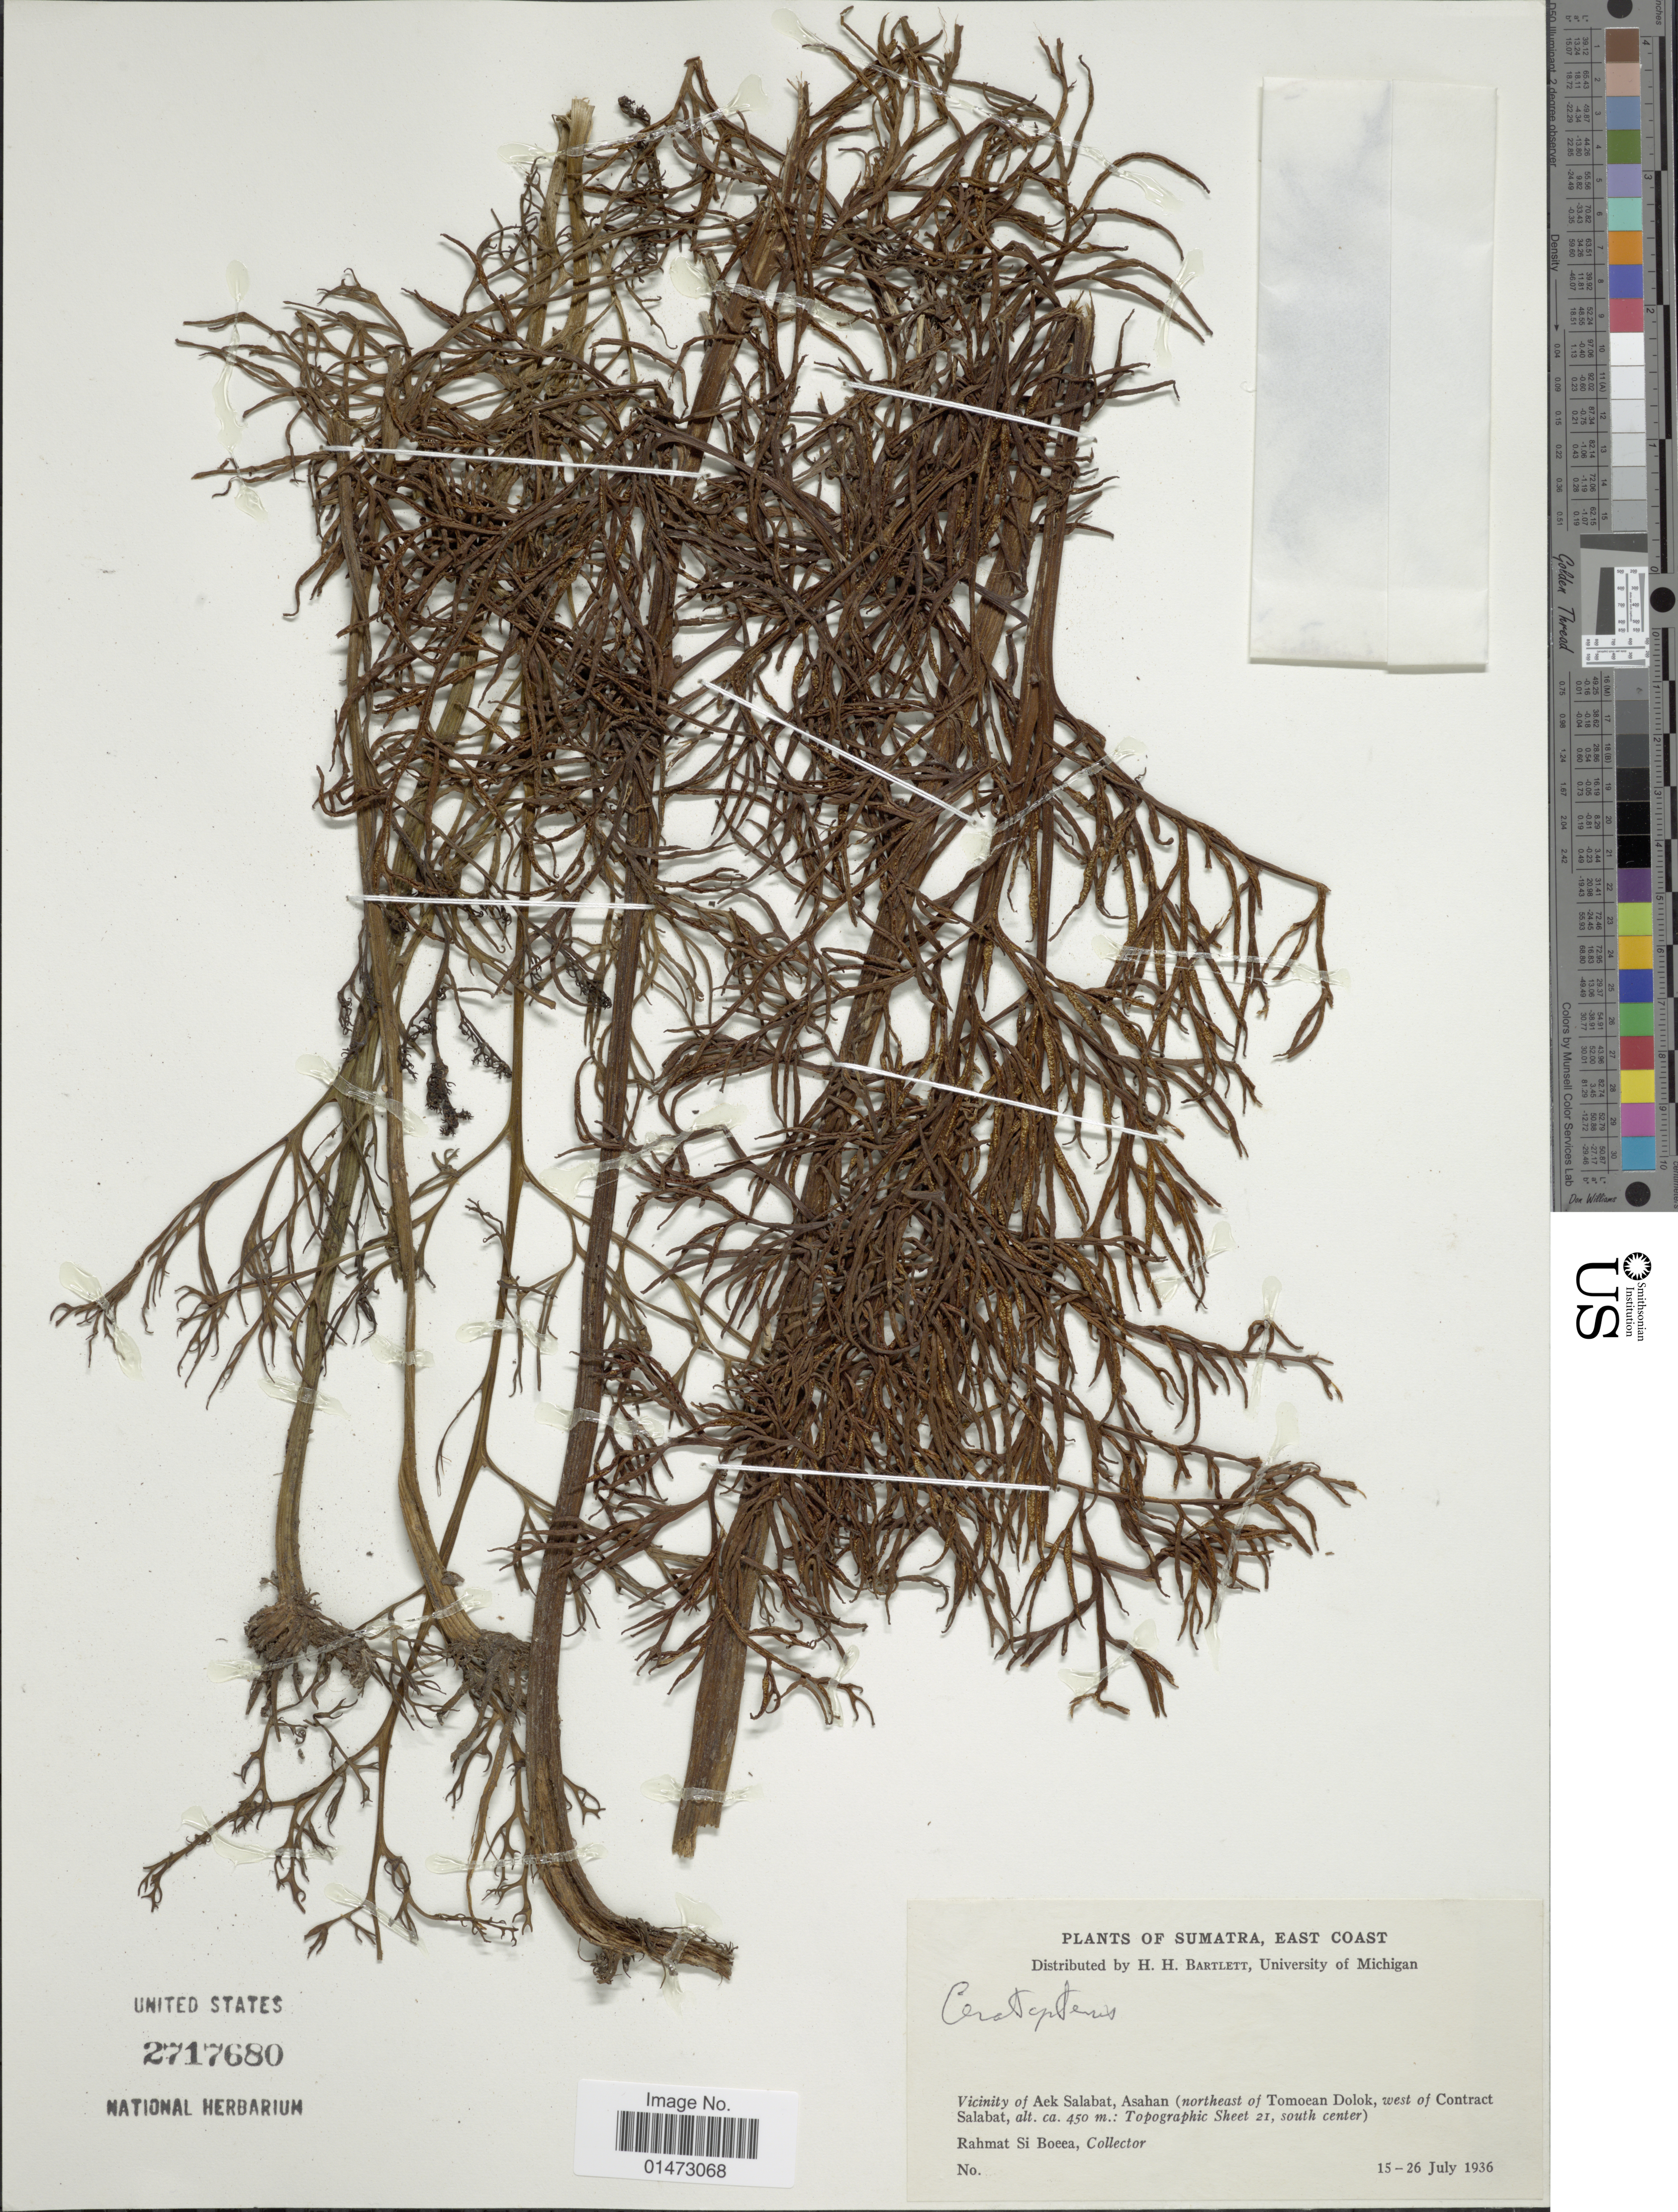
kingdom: Plantae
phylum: Tracheophyta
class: Polypodiopsida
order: Polypodiales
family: Pteridaceae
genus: Ceratopteris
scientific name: Ceratopteris sp.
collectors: Rahmat Si Boeea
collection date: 1936-07-15/1936-07-26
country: Indonesia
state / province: Sumatra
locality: East Coast. Vicinity of Aek Salabat, Asahan (northeast of Tomoean Dolok, west of Contract Salabat: Topographic Sheet 21, south center)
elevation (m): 450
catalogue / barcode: US 2717680